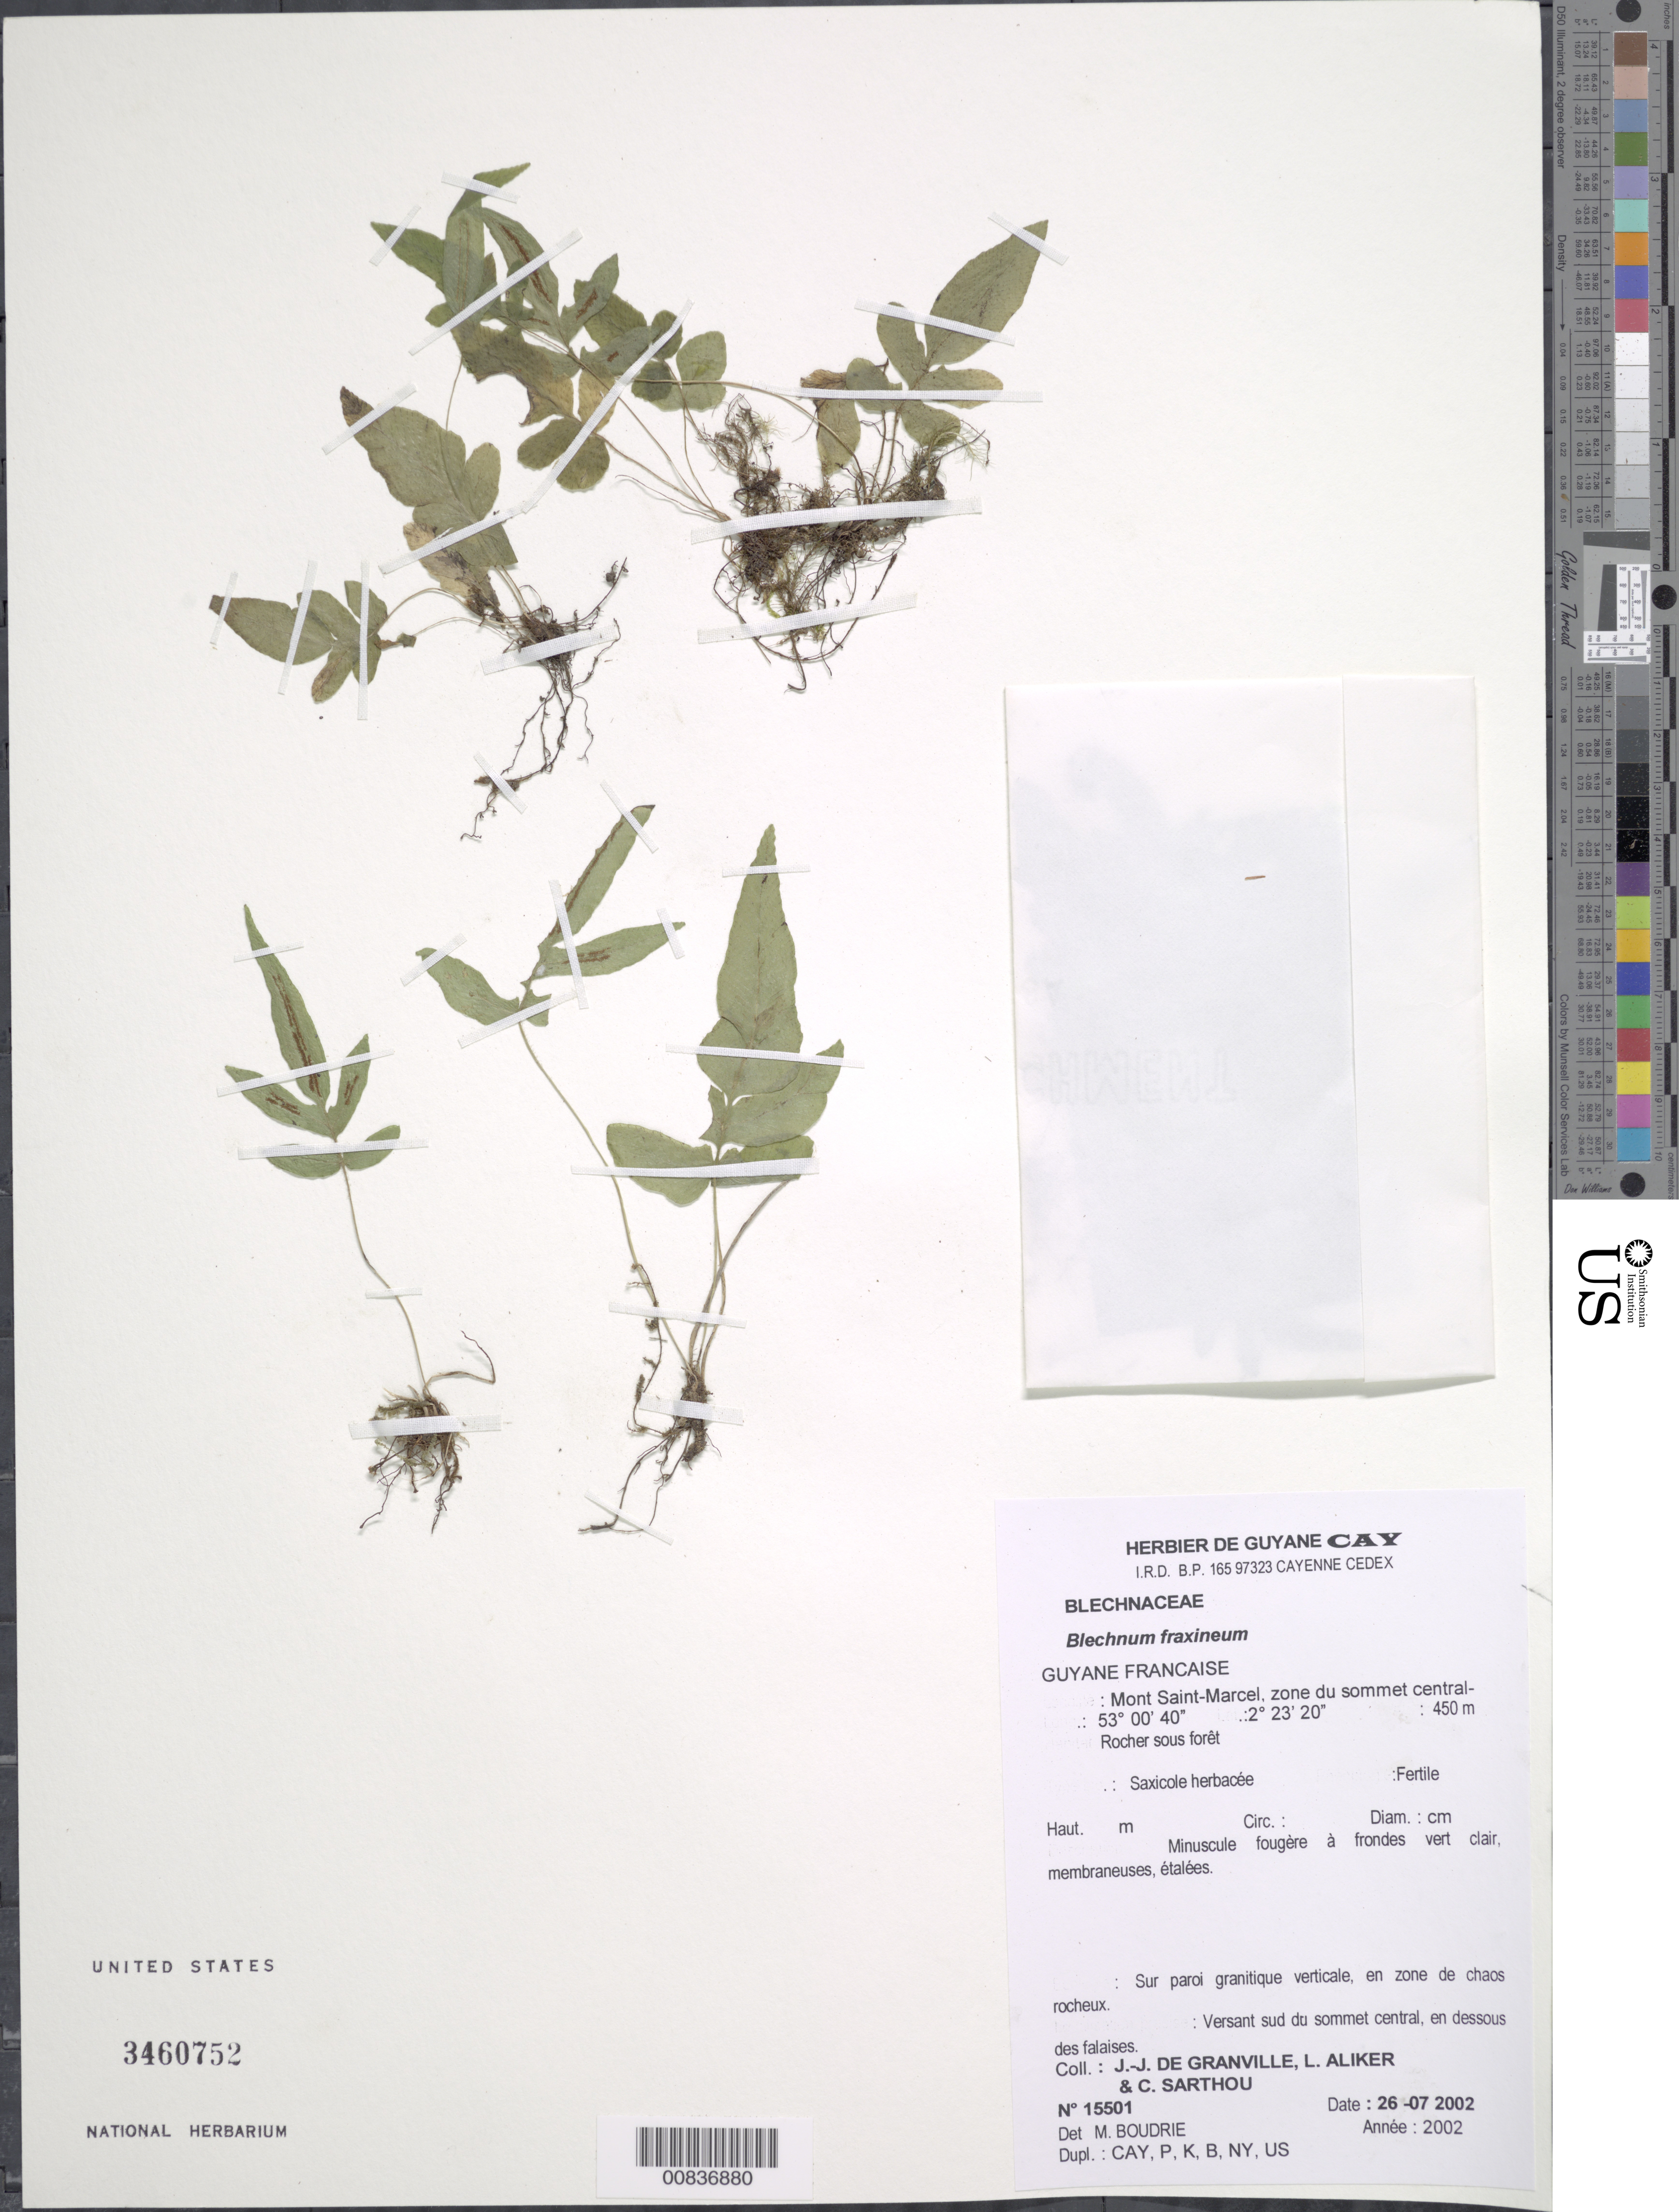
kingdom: Plantae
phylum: Tracheophyta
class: Polypodiopsida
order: Polypodiales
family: Blechnaceae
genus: Blechnum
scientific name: Blechnum x fraxineum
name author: Willd.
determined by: Boudrie, M.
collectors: J.-J. de Granville, L. Aliker & C. Sarthou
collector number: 15501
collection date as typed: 26-Jul-02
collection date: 2002-07-26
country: French Guiana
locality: Mont Saint-Marcel, zone du sommet central, Bassin de l'Yaloupi. Versant sud du sommet central, en dessous des falaises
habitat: Rocher sous forêt. Sur paroi granitique verticale, en zone de chaos rocheux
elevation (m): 450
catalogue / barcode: US 3460752